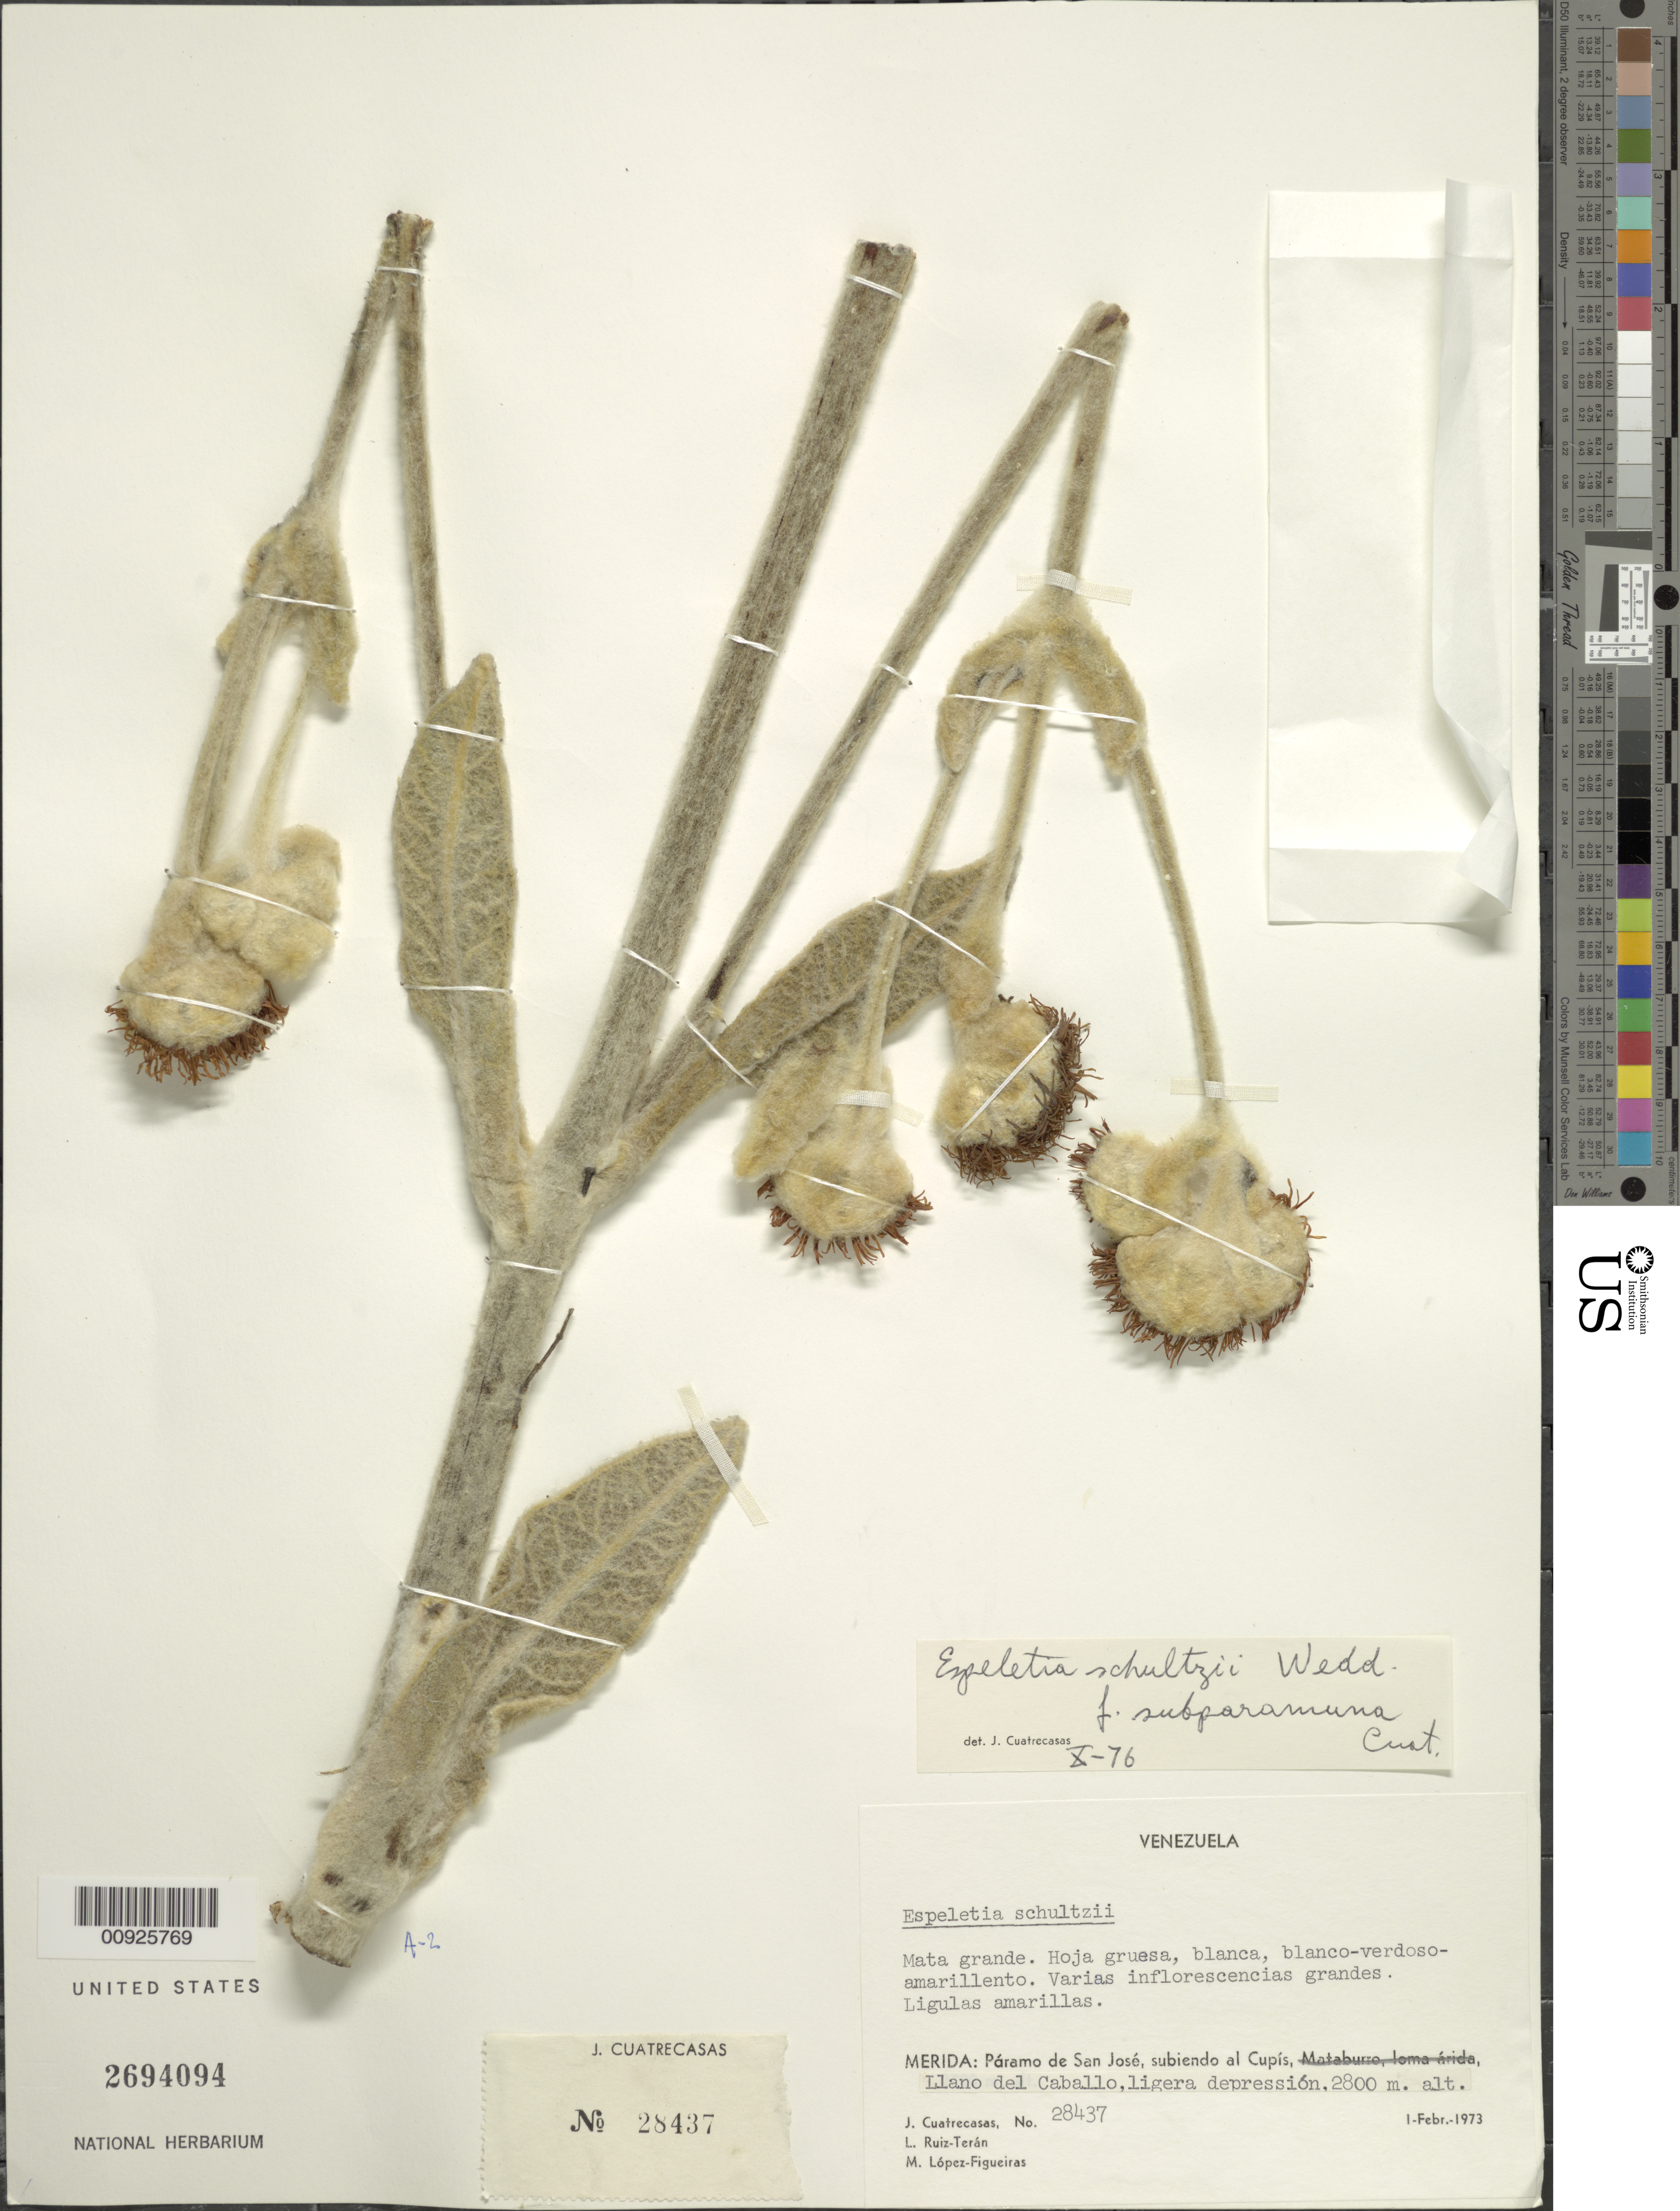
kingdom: Plantae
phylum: Tracheophyta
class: Magnoliopsida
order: Asterales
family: Asteraceae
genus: Espeletia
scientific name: Espeletia schultzii var. subparamuna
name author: Cuatrec.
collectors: J. Cuatrecasas, L. E. Ruíz-Terán & M. López Figueiras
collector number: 28437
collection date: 1973-02-01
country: Venezuela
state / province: Mérida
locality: P. de San José. Páramo de San José, subiendo al Cupís, Llano del Caballo, ligera depresión.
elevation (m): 2800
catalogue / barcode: US 2694094